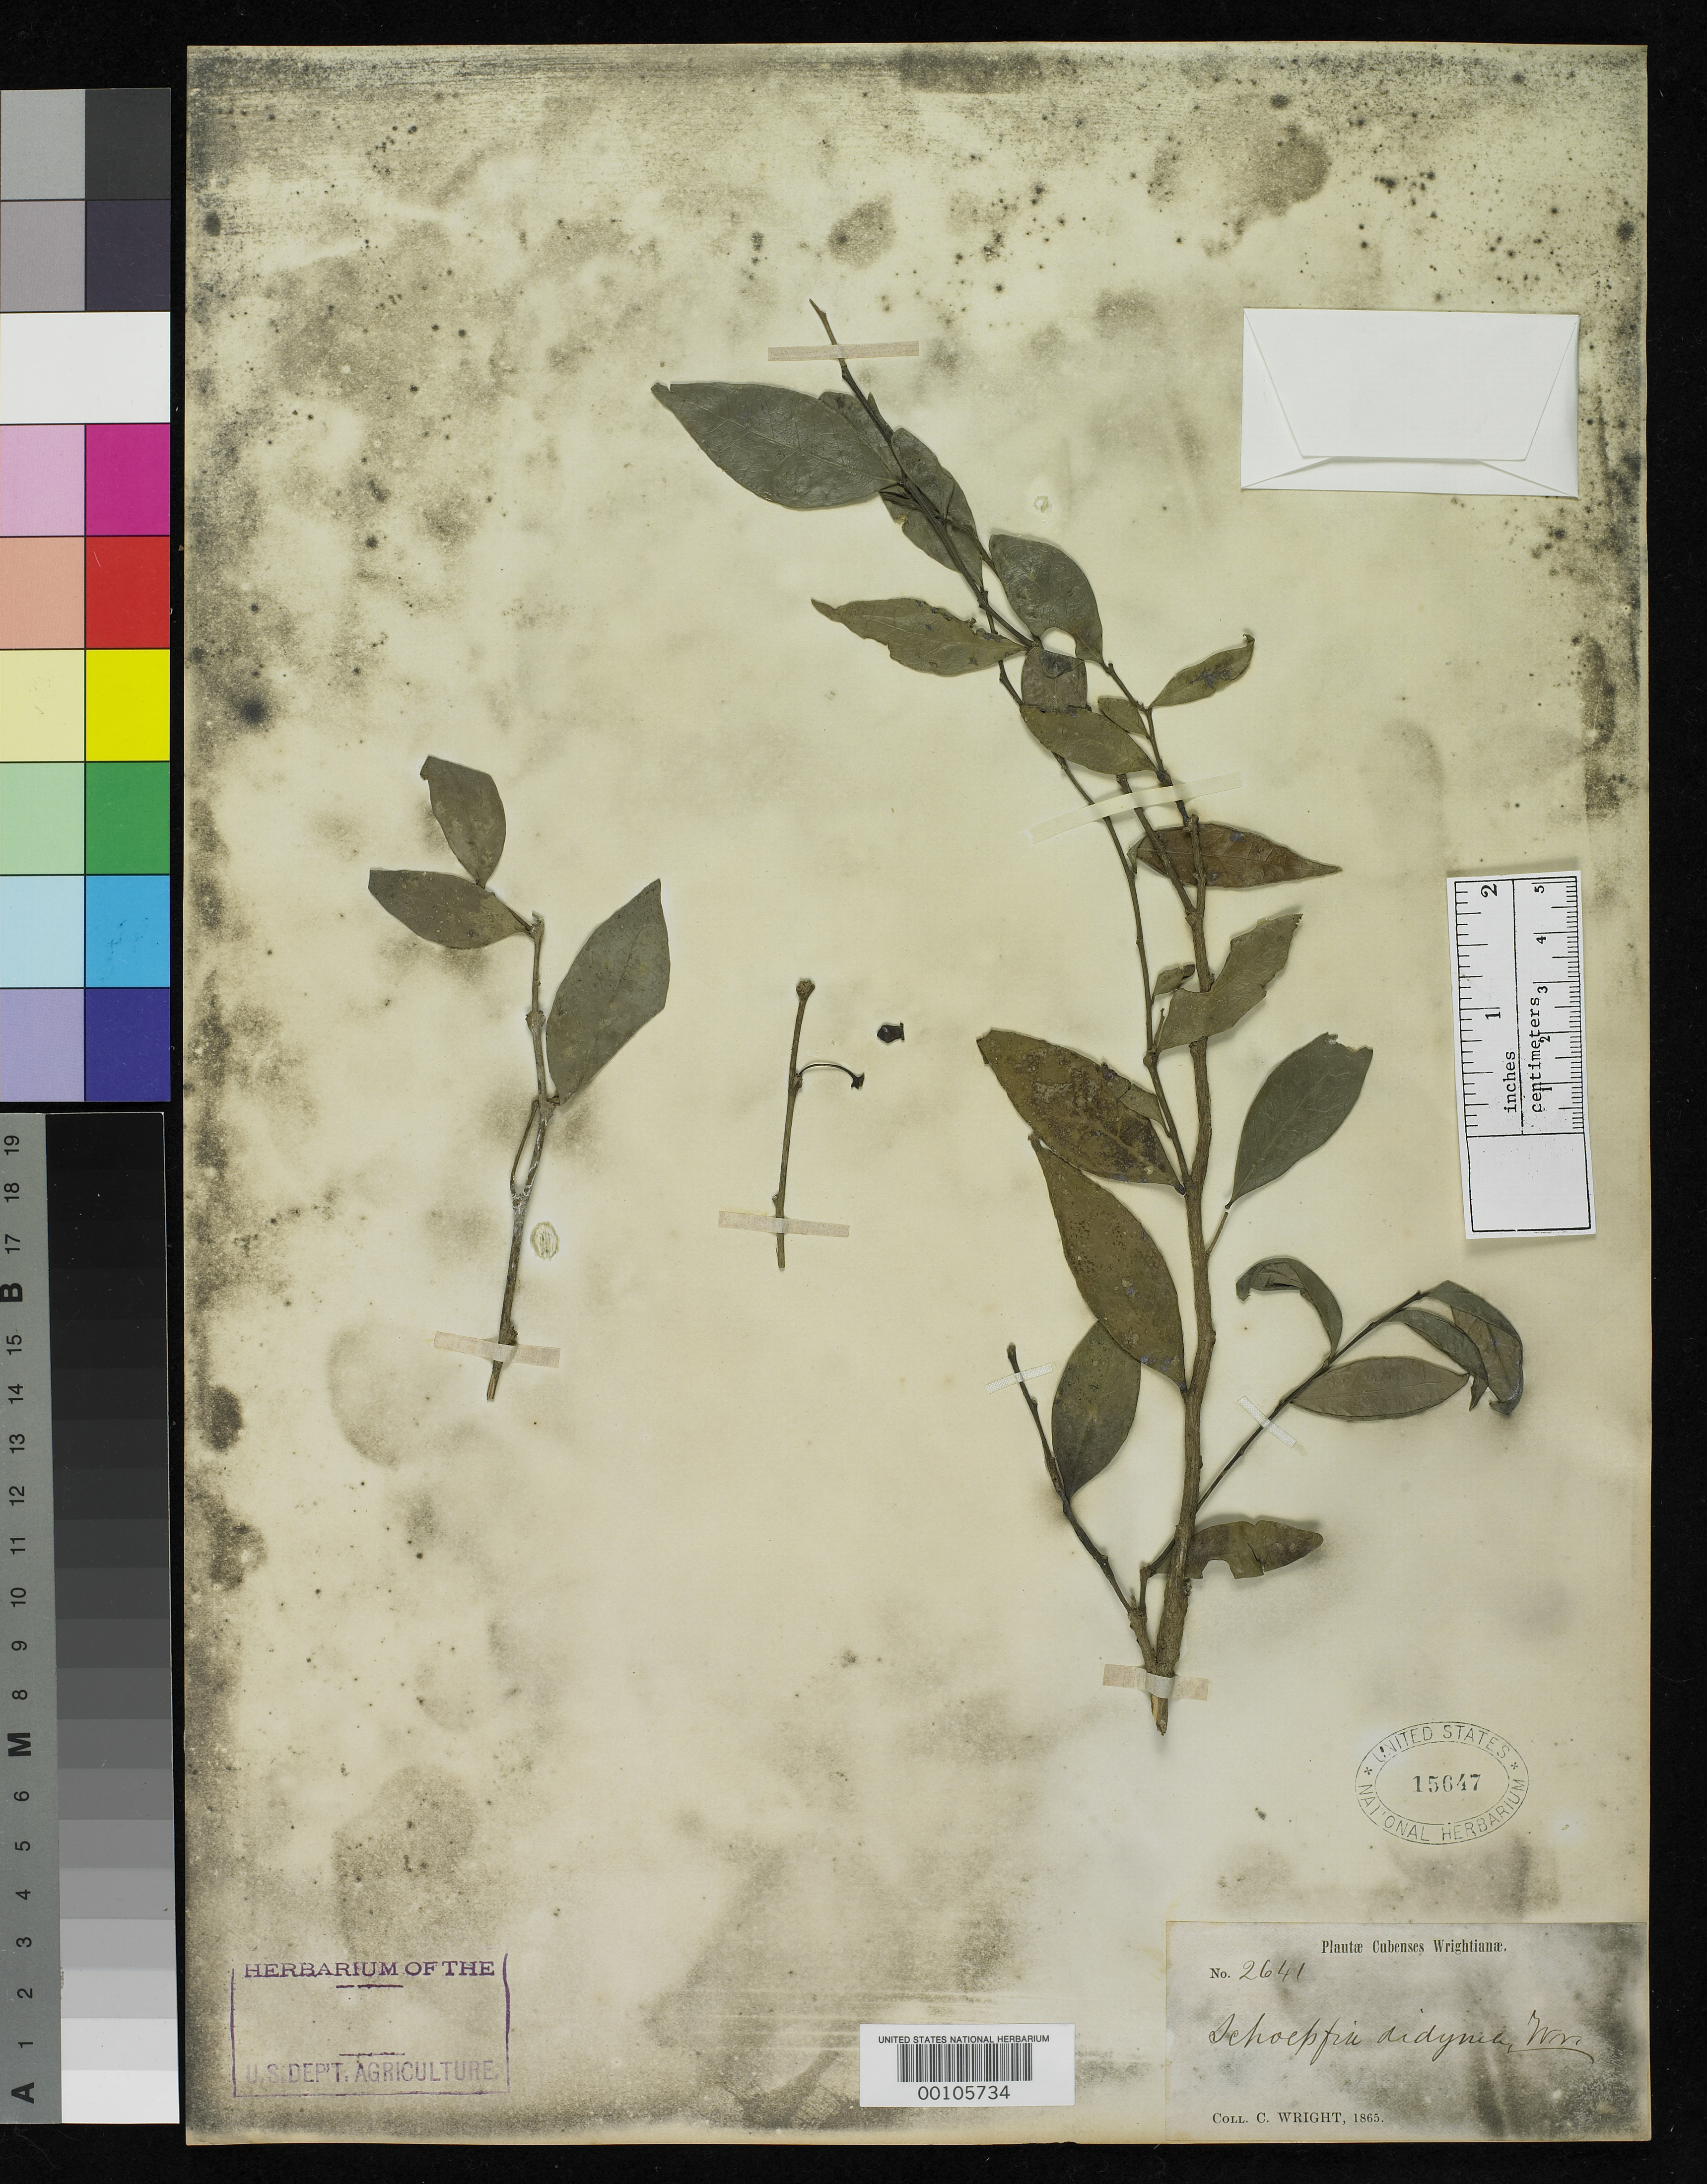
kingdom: Plantae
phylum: Tracheophyta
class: Magnoliopsida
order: Santalales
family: Schoepfiaceae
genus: Schoepfia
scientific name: Schoepfia didyma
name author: C. Wright in Griseb.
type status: Isotype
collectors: C. Wright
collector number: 2641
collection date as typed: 1865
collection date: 1865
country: Cuba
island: Greater Antilles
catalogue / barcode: US 15647